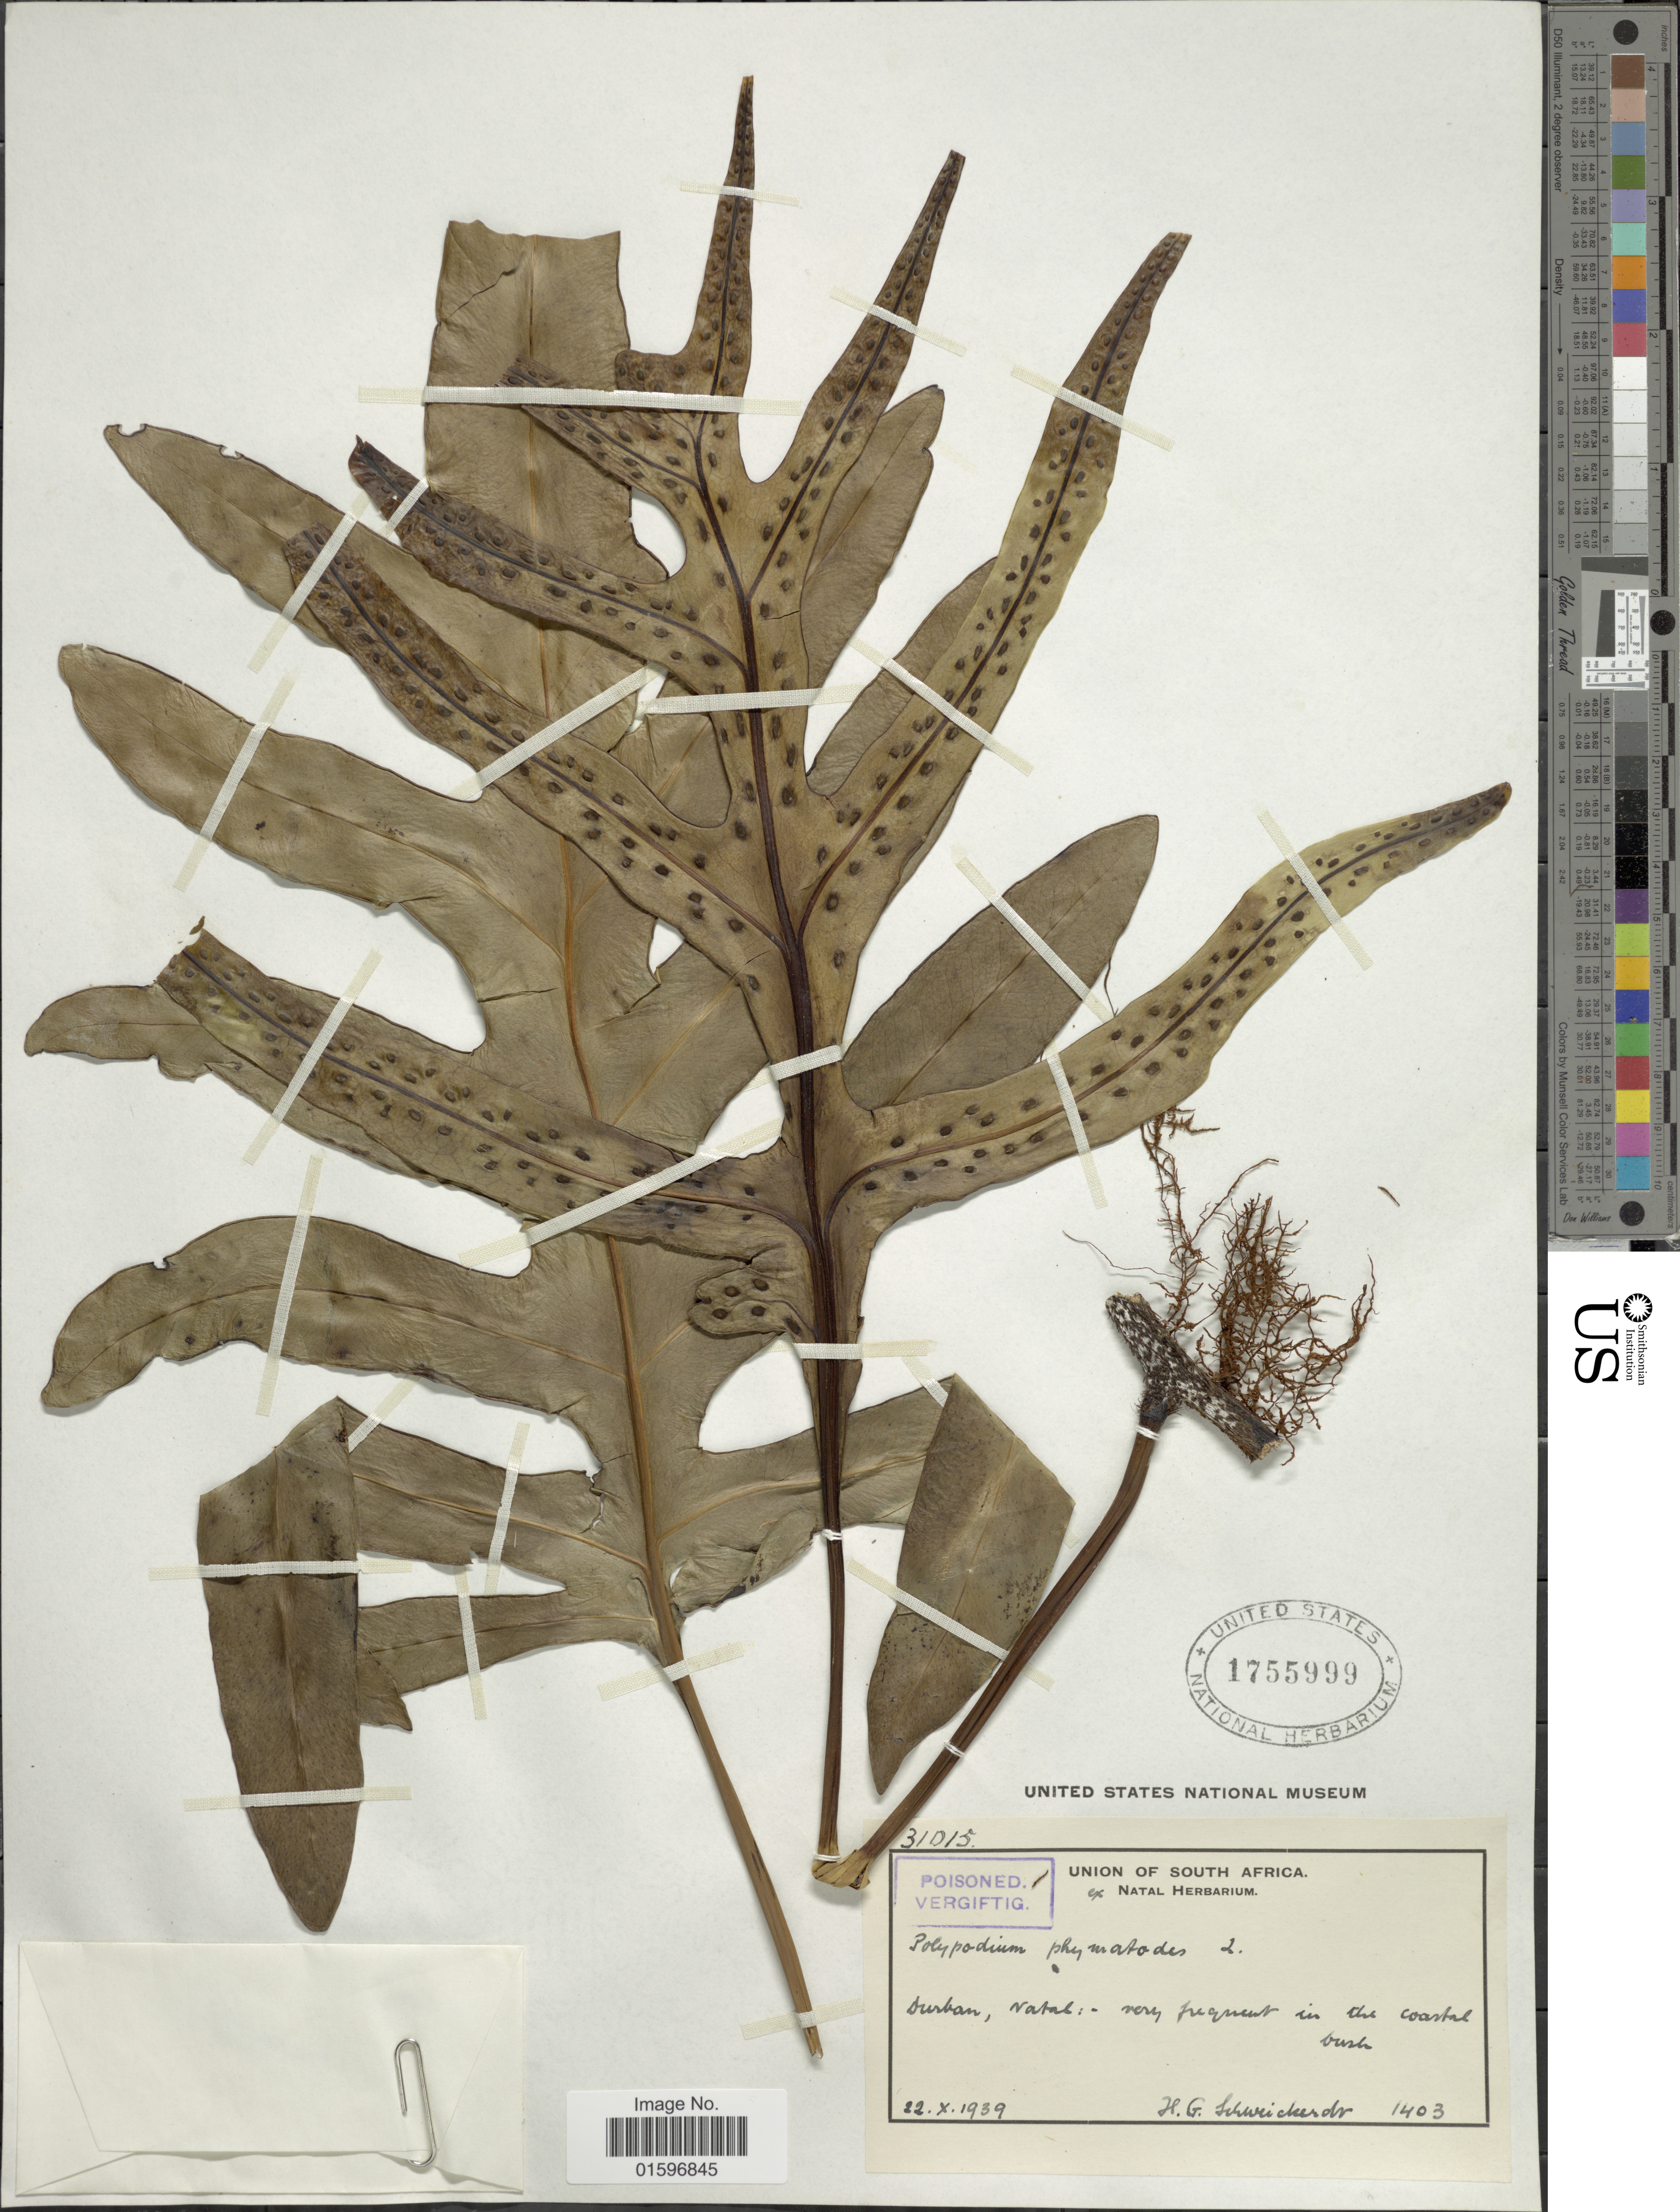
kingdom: Plantae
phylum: Tracheophyta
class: Polypodiopsida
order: Polypodiales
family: Polypodiaceae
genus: Polypodium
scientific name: Polypodium scolopendria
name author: Burm. f.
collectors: H. Schweichkerdt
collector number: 1403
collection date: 1939-10-22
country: South Africa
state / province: KwaZulu-Natal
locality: South Africa, Durban, Natal: - very frequent in the coastal bush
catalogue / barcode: US 1755999